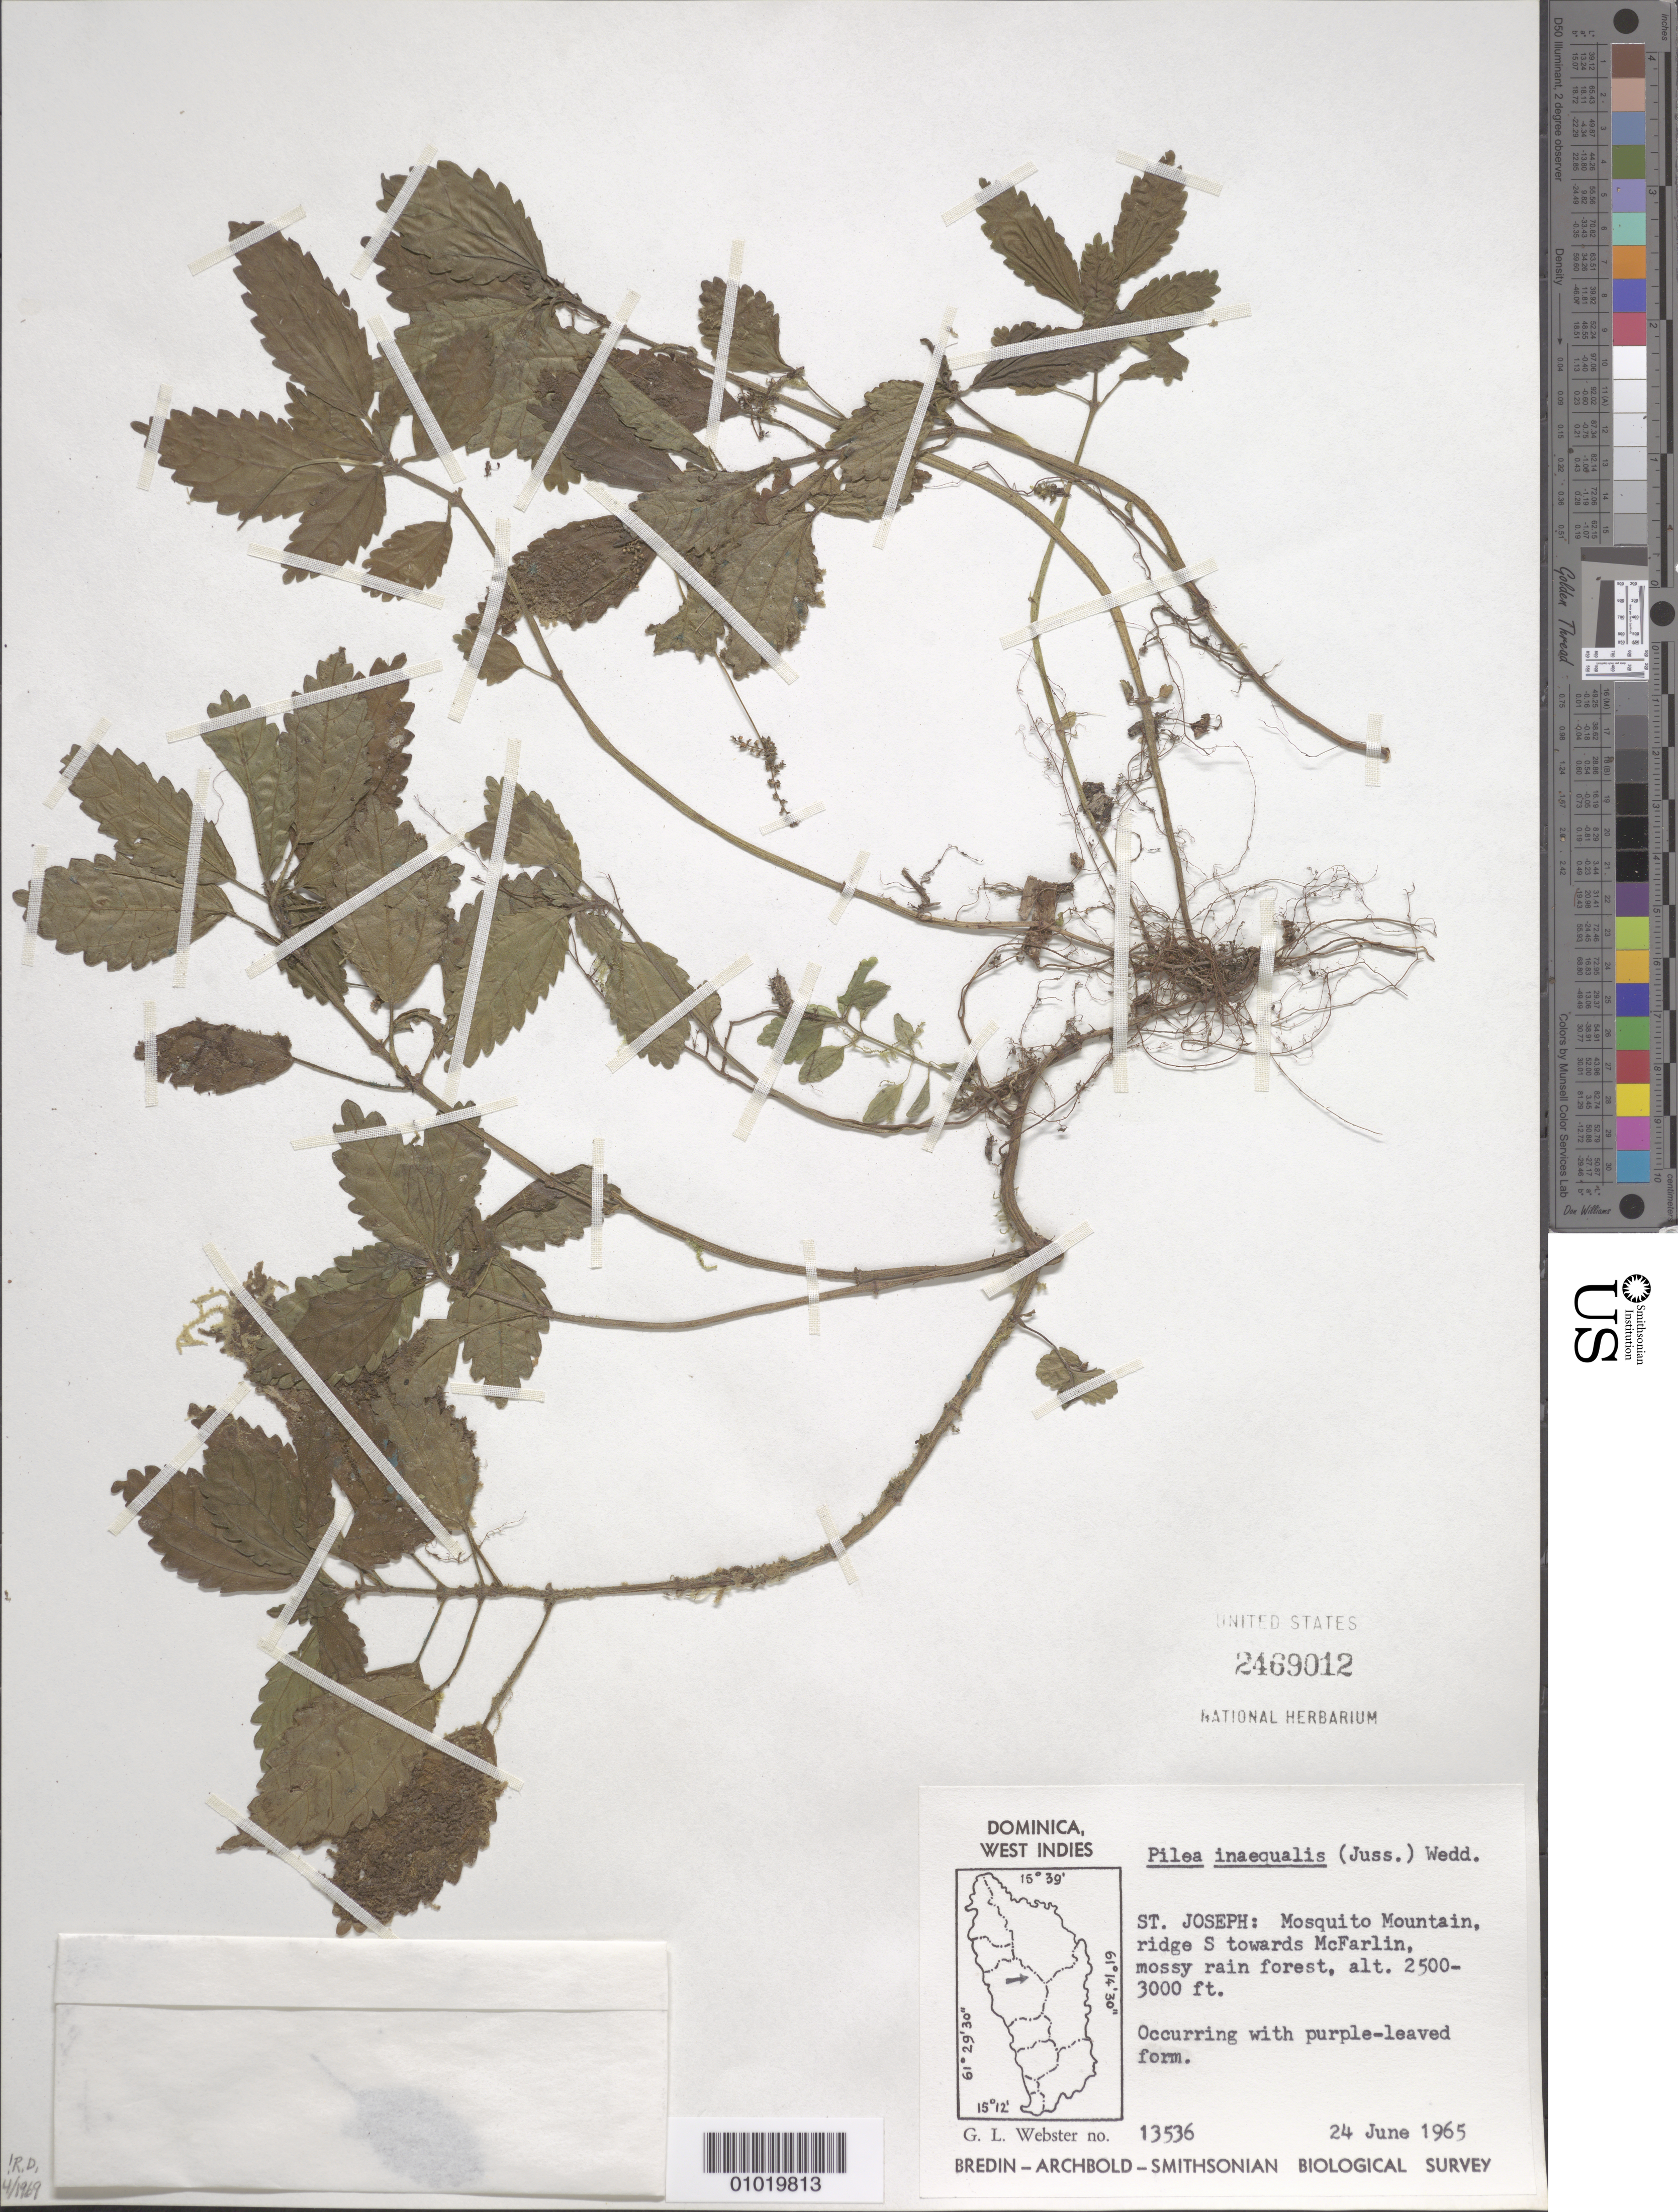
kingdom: Plantae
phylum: Tracheophyta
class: Magnoliopsida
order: Rosales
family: Urticaceae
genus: Pilea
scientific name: Pilea inaequalis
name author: (Juss. ex Poir.) Wedd.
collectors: G. L. Webster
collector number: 13536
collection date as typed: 24 Jun 1965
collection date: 1965-06-24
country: Dominica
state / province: St. Joseph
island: Dominica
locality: Mosquito Mountain, ridge S towards McFarlin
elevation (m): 762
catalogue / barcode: US 2469012